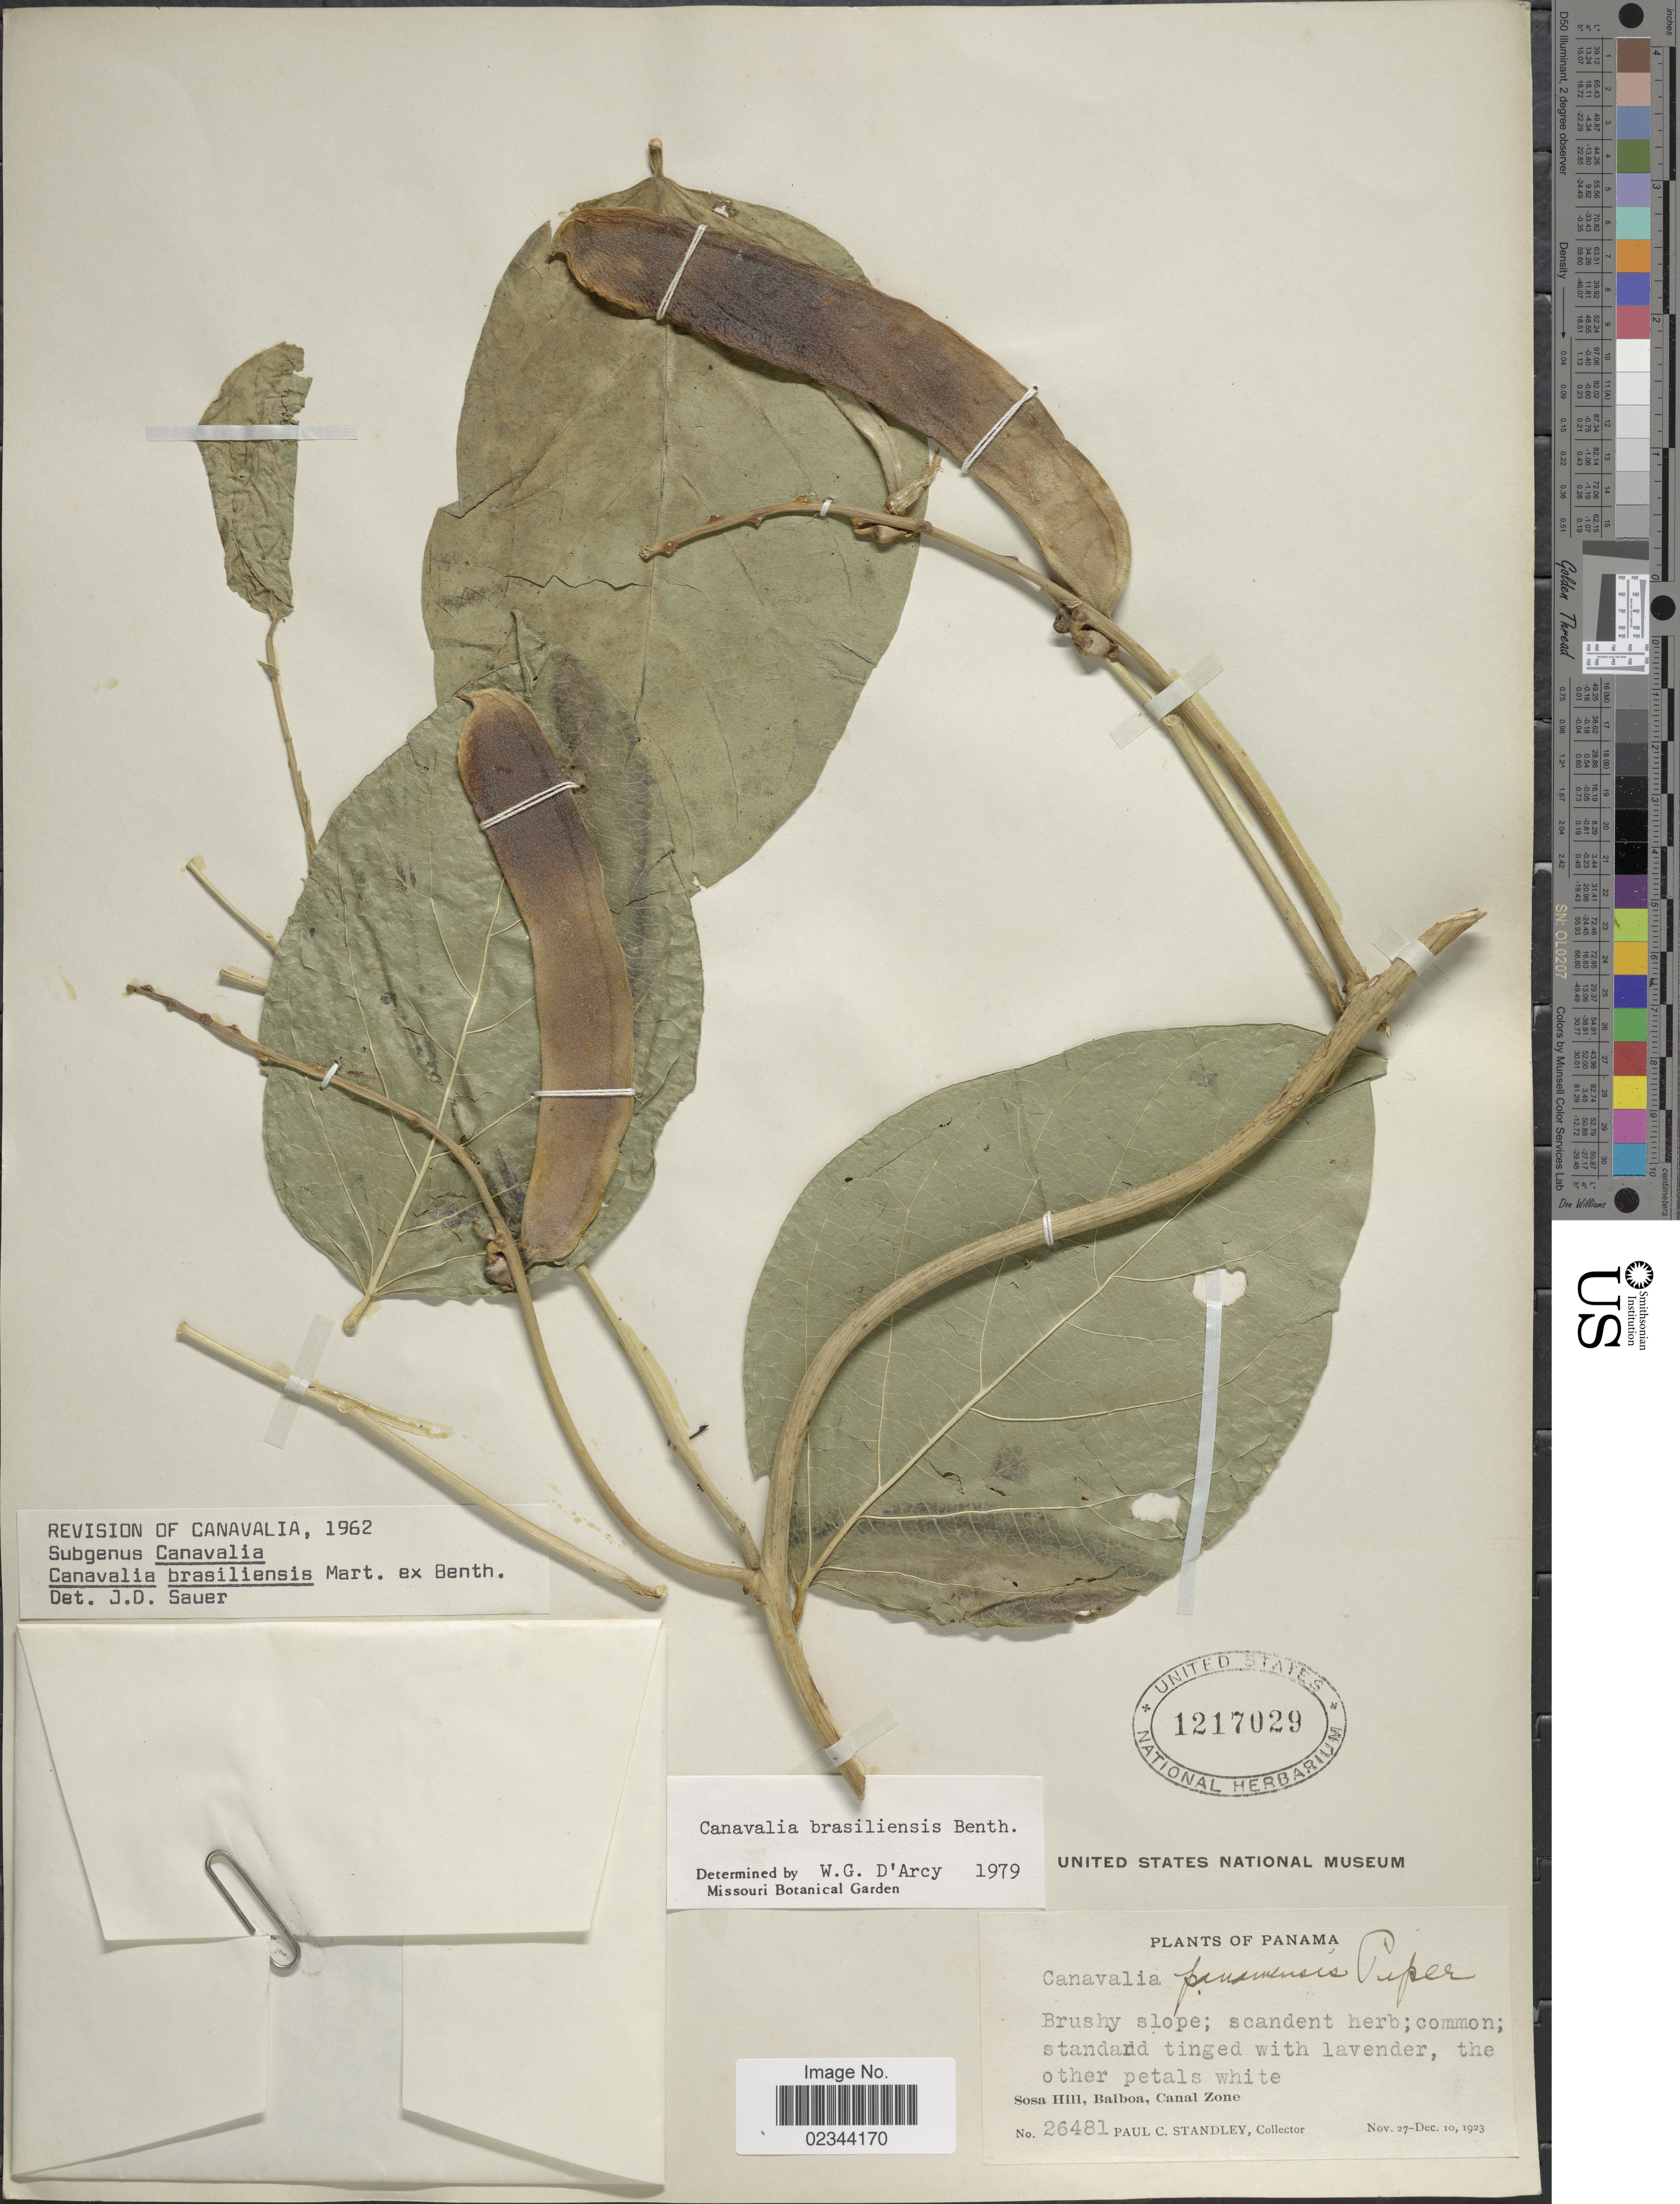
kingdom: Plantae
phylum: Tracheophyta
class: Magnoliopsida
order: Fabales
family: Fabaceae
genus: Canavalia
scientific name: Canavalia brasiliensis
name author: Mart. ex Benth.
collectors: P. C. Standley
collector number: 26481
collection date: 1923-11-27/1923-12-10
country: Panama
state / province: Colón / Panamá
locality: Sosa Hill, Balboa, Canal Zone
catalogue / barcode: US 1217029